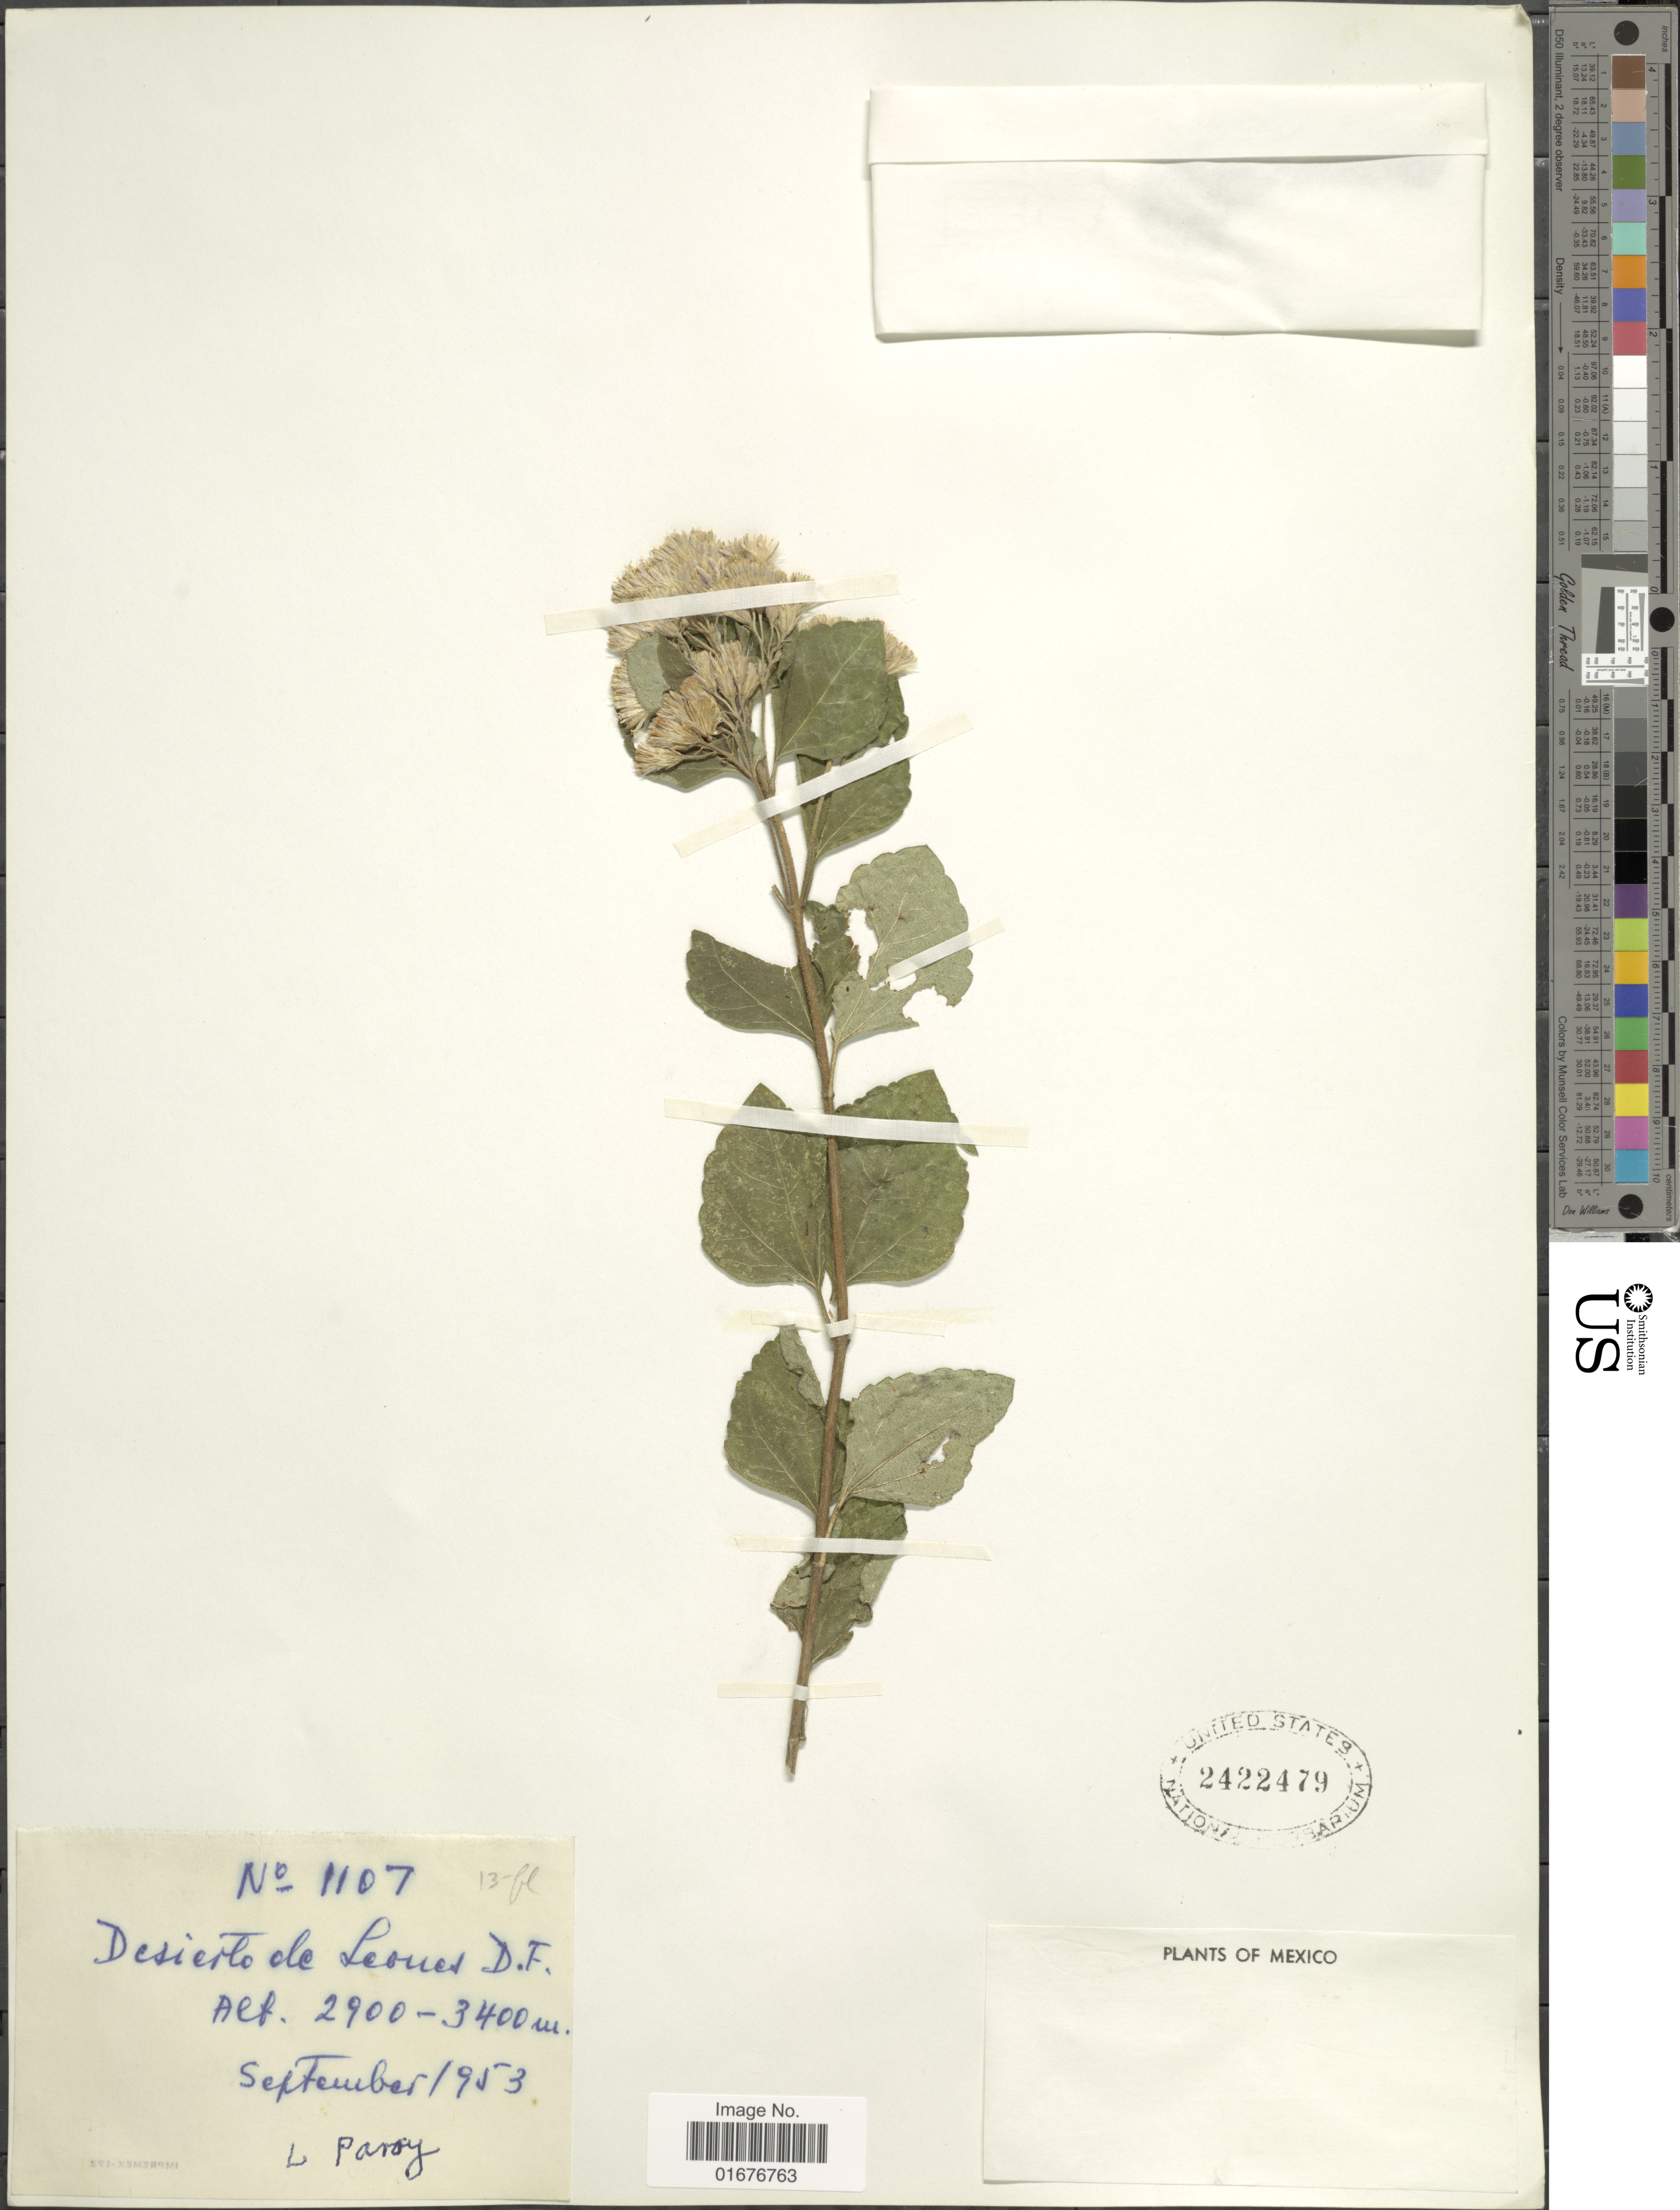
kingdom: Plantae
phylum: Tracheophyta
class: Magnoliopsida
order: Asterales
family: Asteraceae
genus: Ageratina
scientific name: Ageratina rhomboidea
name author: (Kunth) R.M. King & H. Rob.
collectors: L. Paray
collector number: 1107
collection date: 1953-09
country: Mexico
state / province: Distrito Federal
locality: Desierto de Leones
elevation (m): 2900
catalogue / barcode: US 2422479